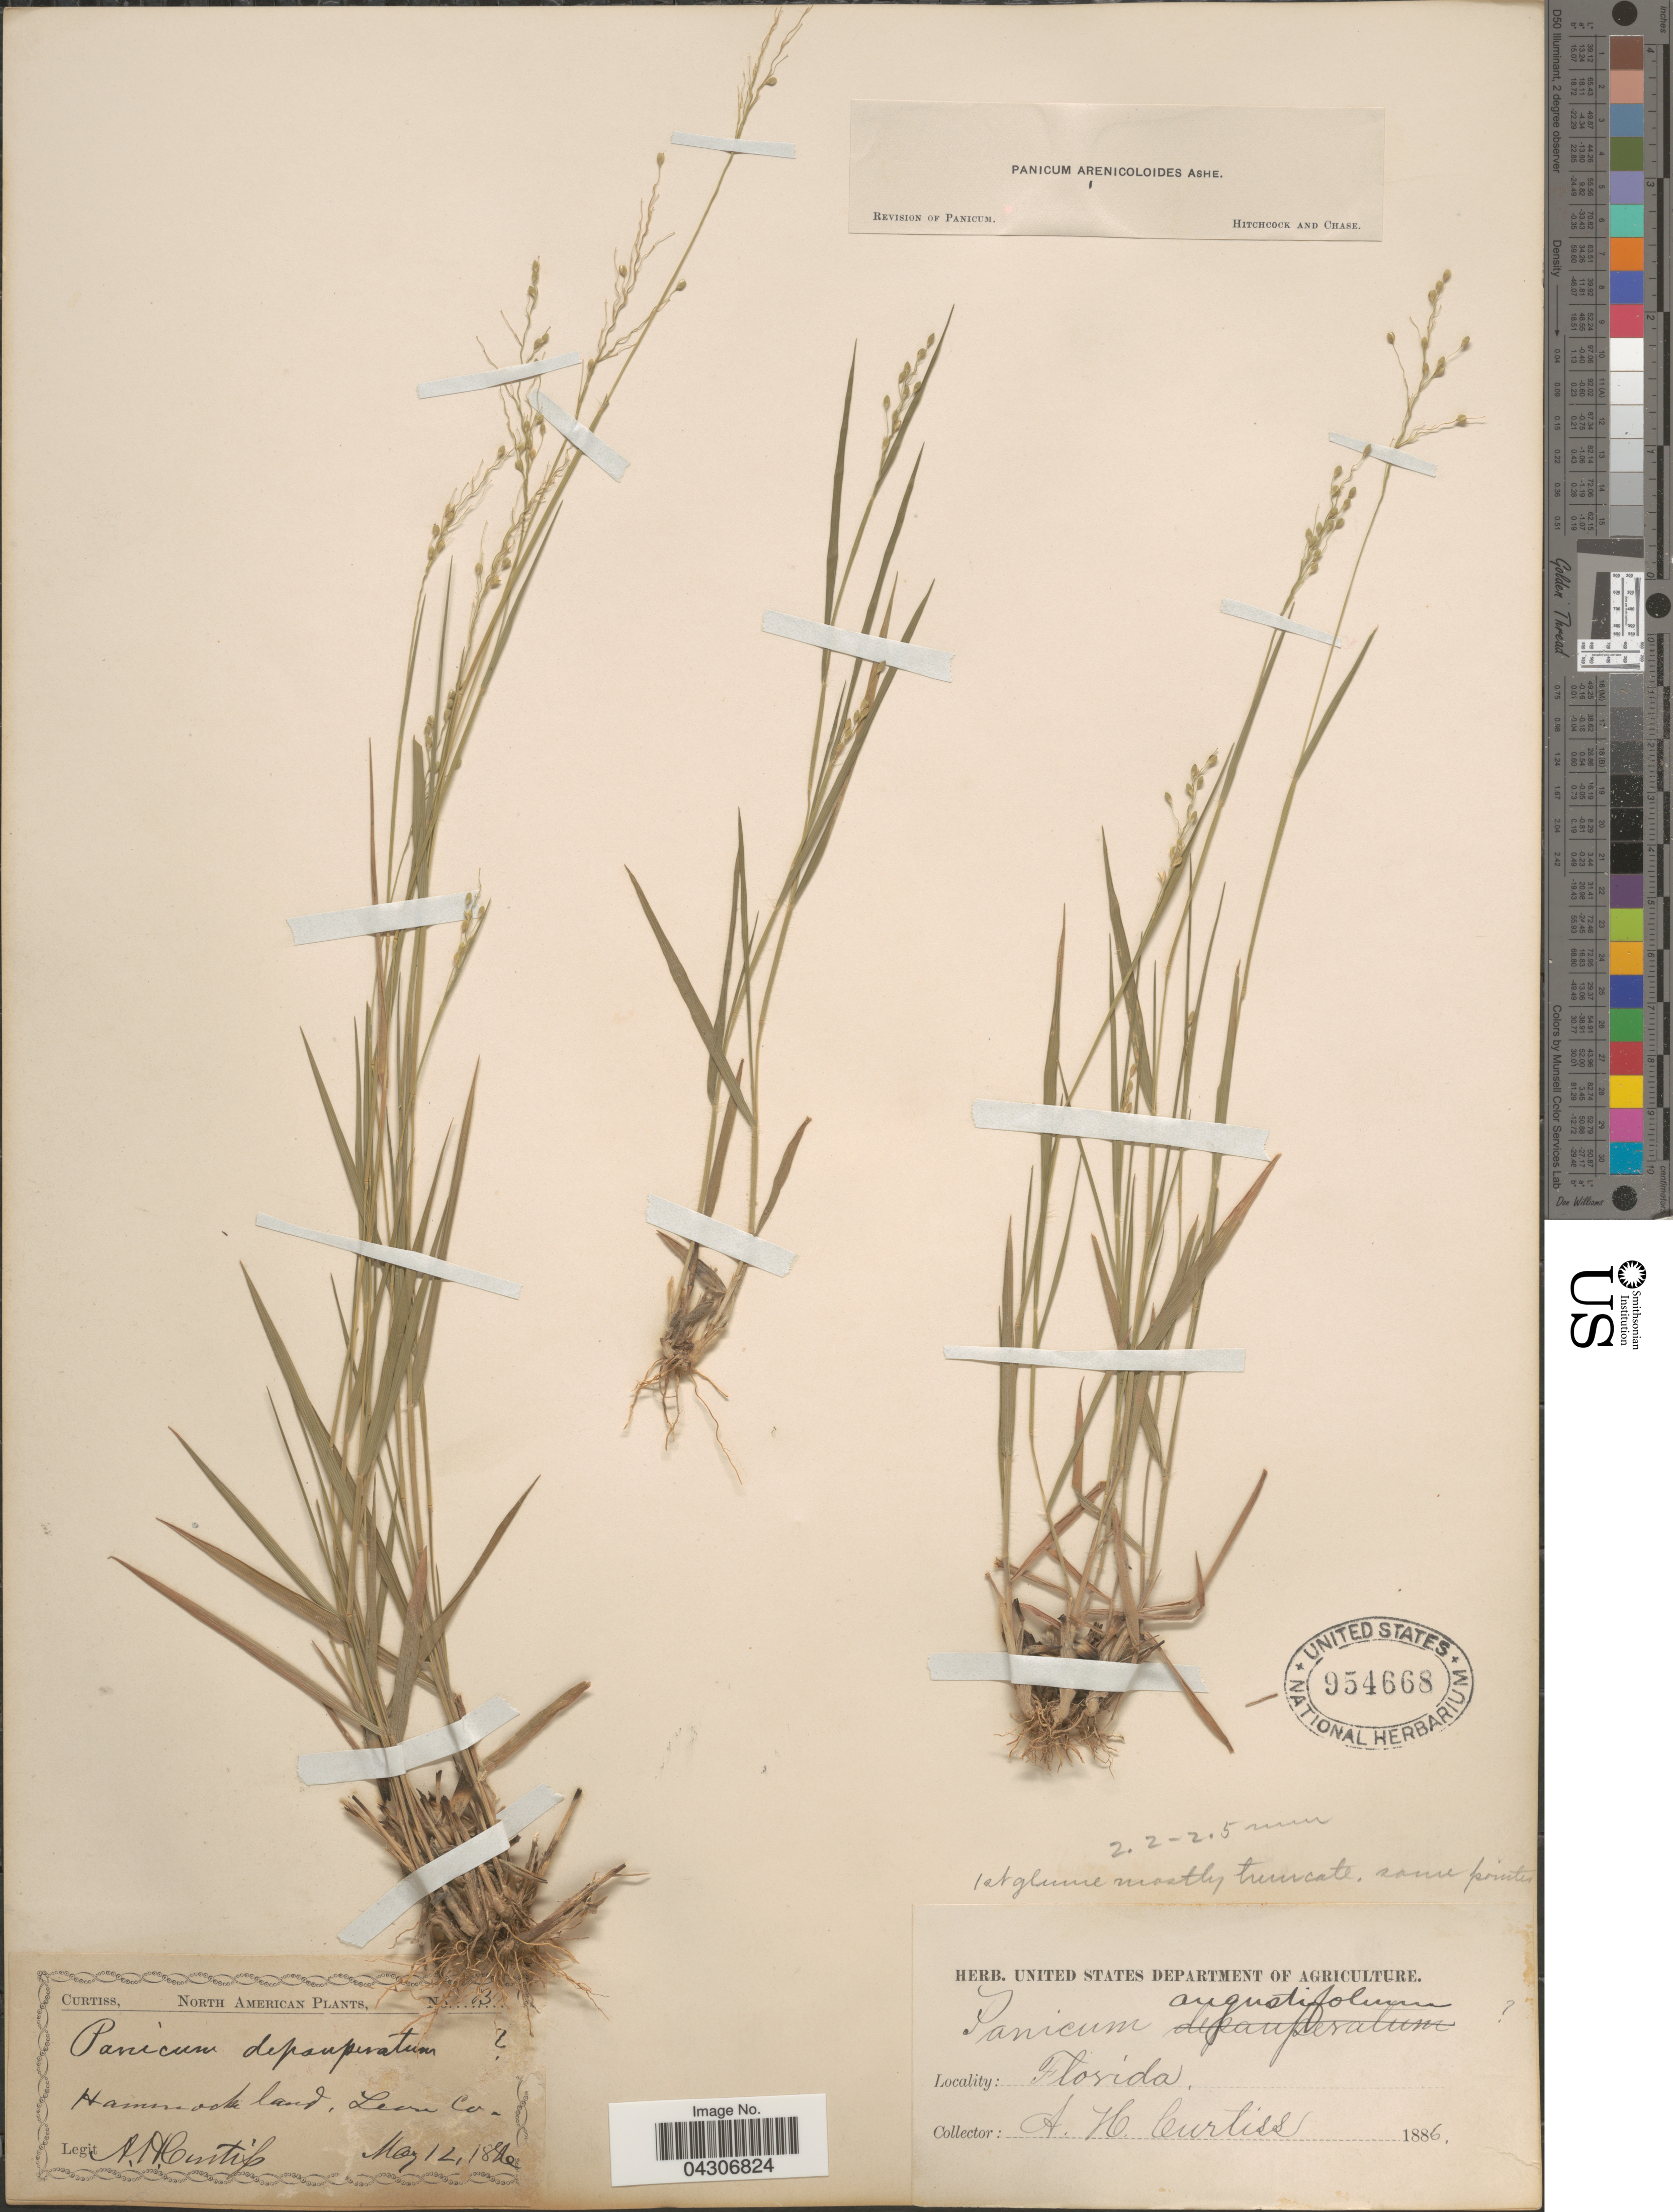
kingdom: Plantae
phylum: Tracheophyta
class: Liliopsida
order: Poales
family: Poaceae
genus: Dichanthelium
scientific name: Dichanthelium aciculare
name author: (Desv. ex Poir.) Gould & C.A. Clark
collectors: A. H. Curtiss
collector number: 3*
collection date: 1886-05-12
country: United States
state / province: Florida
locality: Hammock land, Leon Co.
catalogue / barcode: US 954668